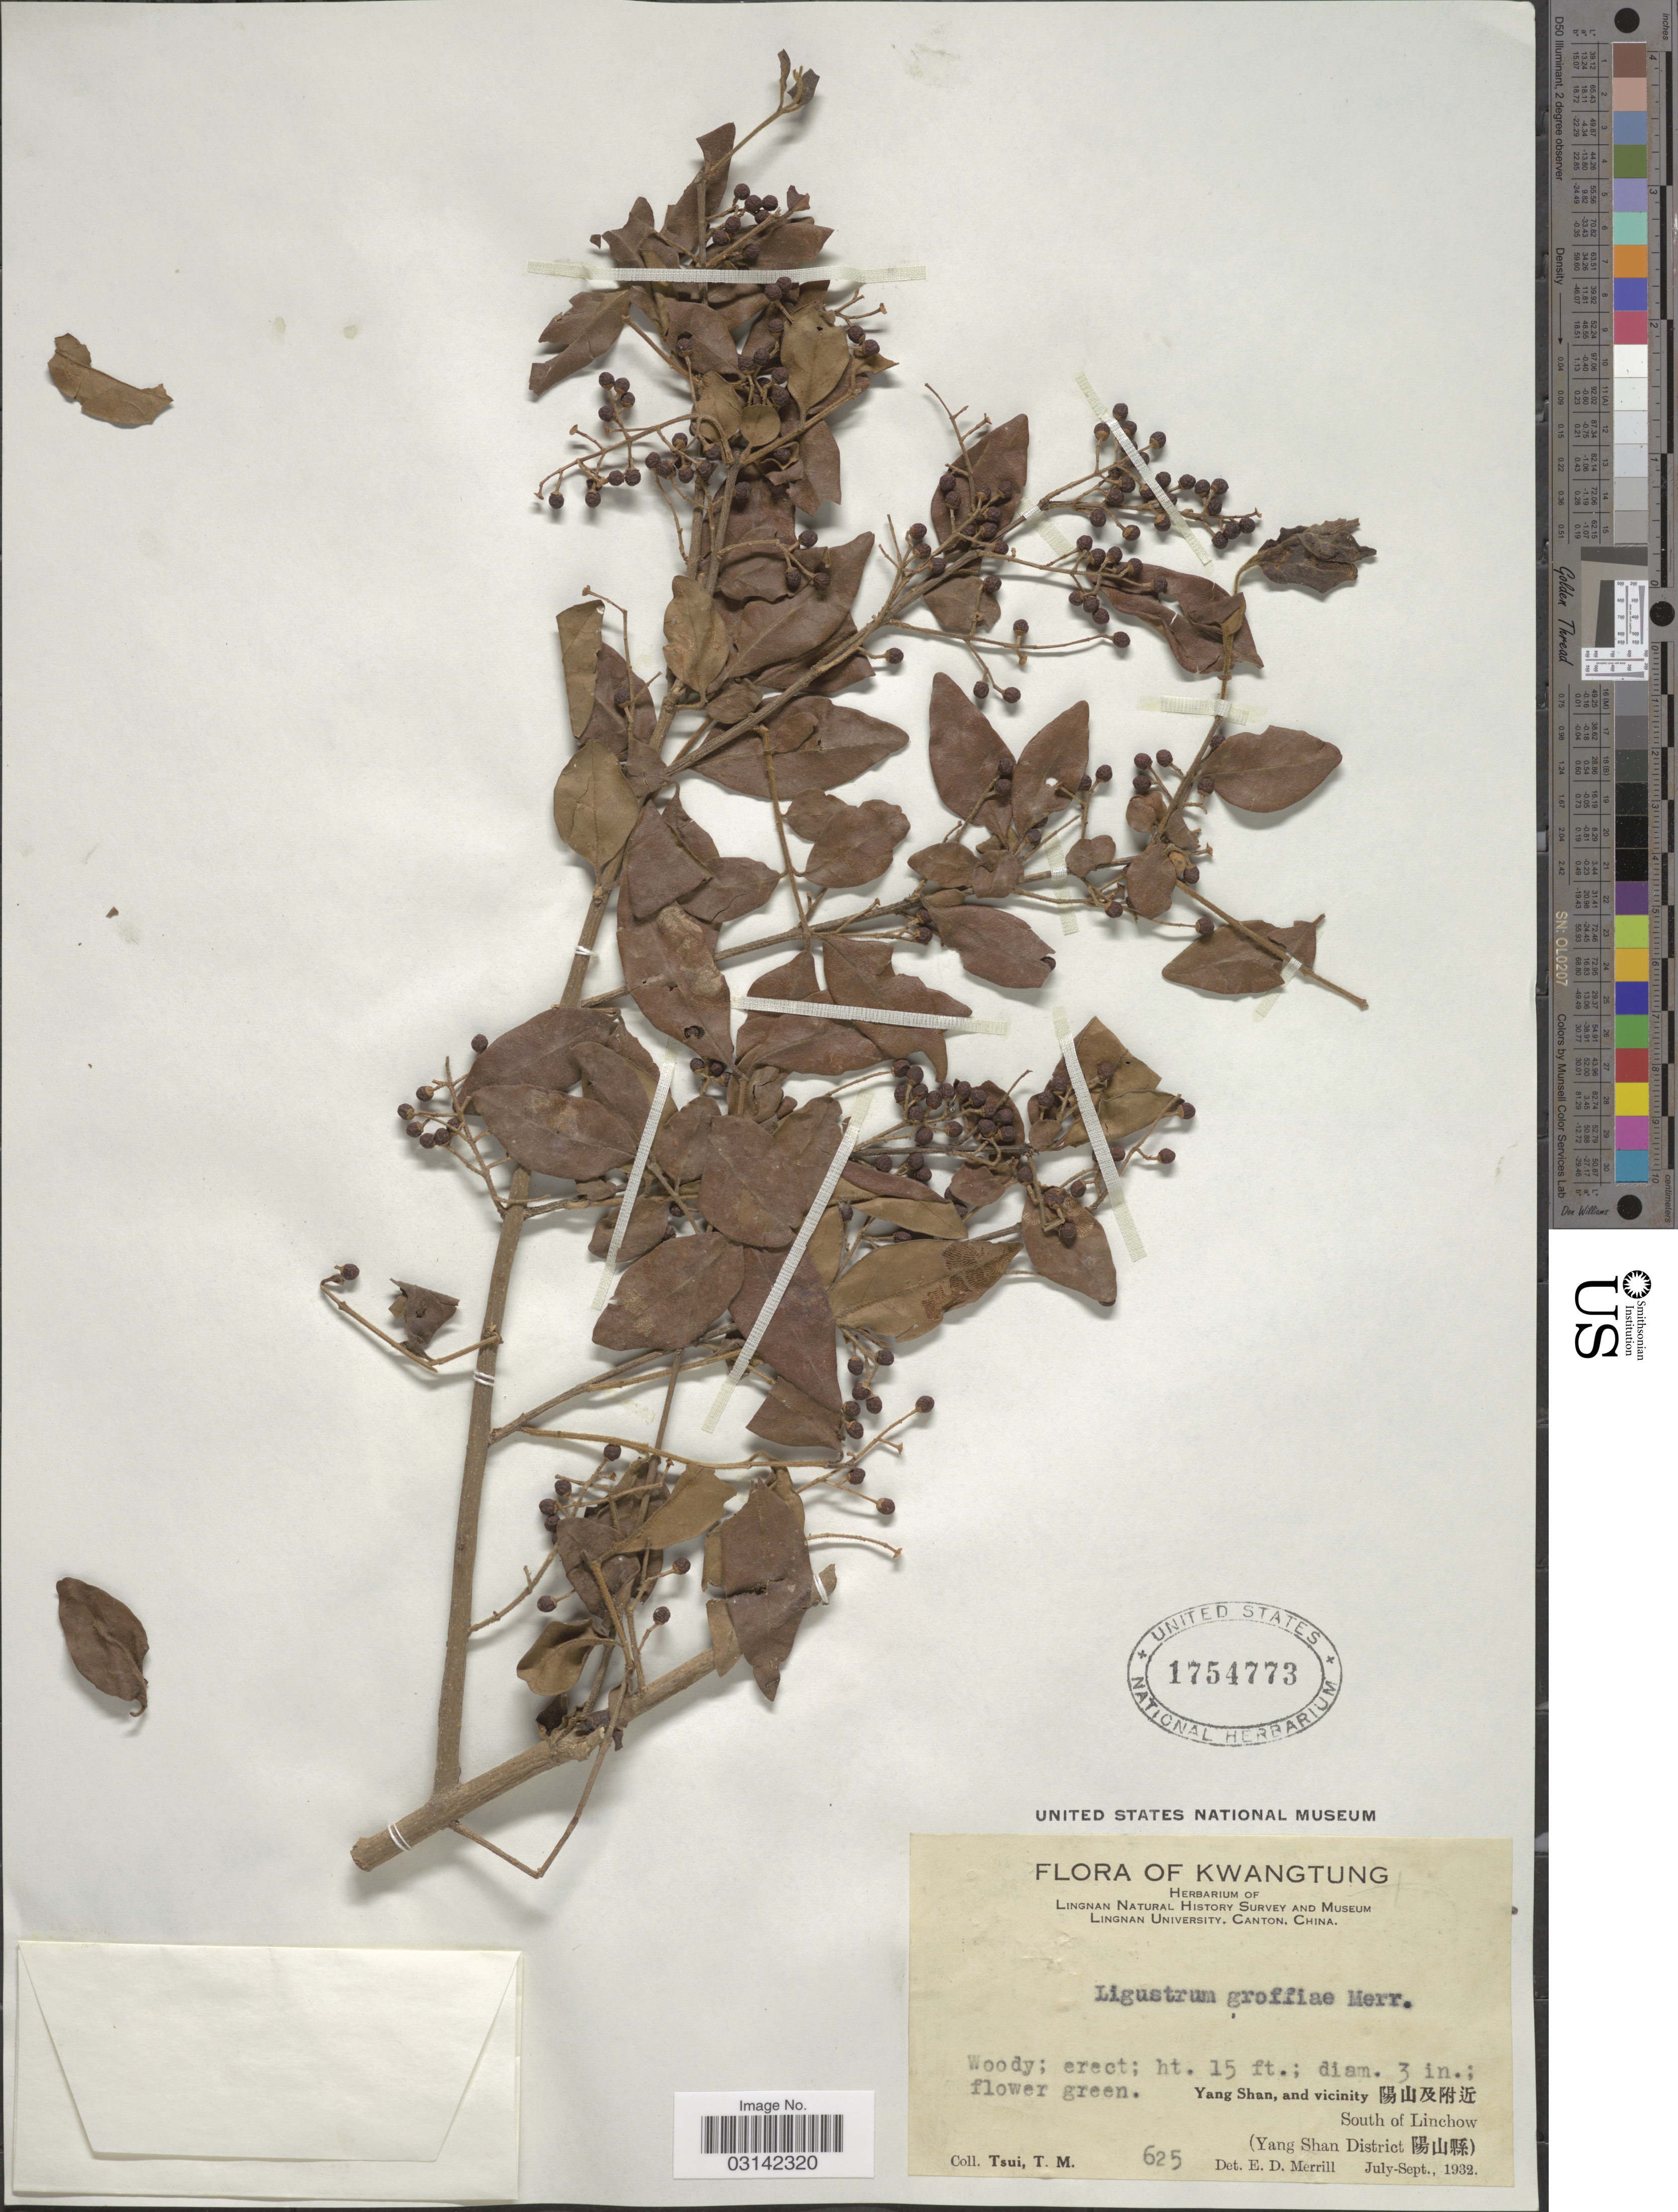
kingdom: Plantae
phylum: Tracheophyta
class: Magnoliopsida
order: Lamiales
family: Oleaceae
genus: Ligustrum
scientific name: Ligustrum groffiae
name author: Merr.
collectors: T. Tsui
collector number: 625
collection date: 1932-07/1932-09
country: China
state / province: Guangdong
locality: Kwangtung. Yang Shan, and vicinity. South of Linchow (Yang Shan District).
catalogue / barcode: US 1754773